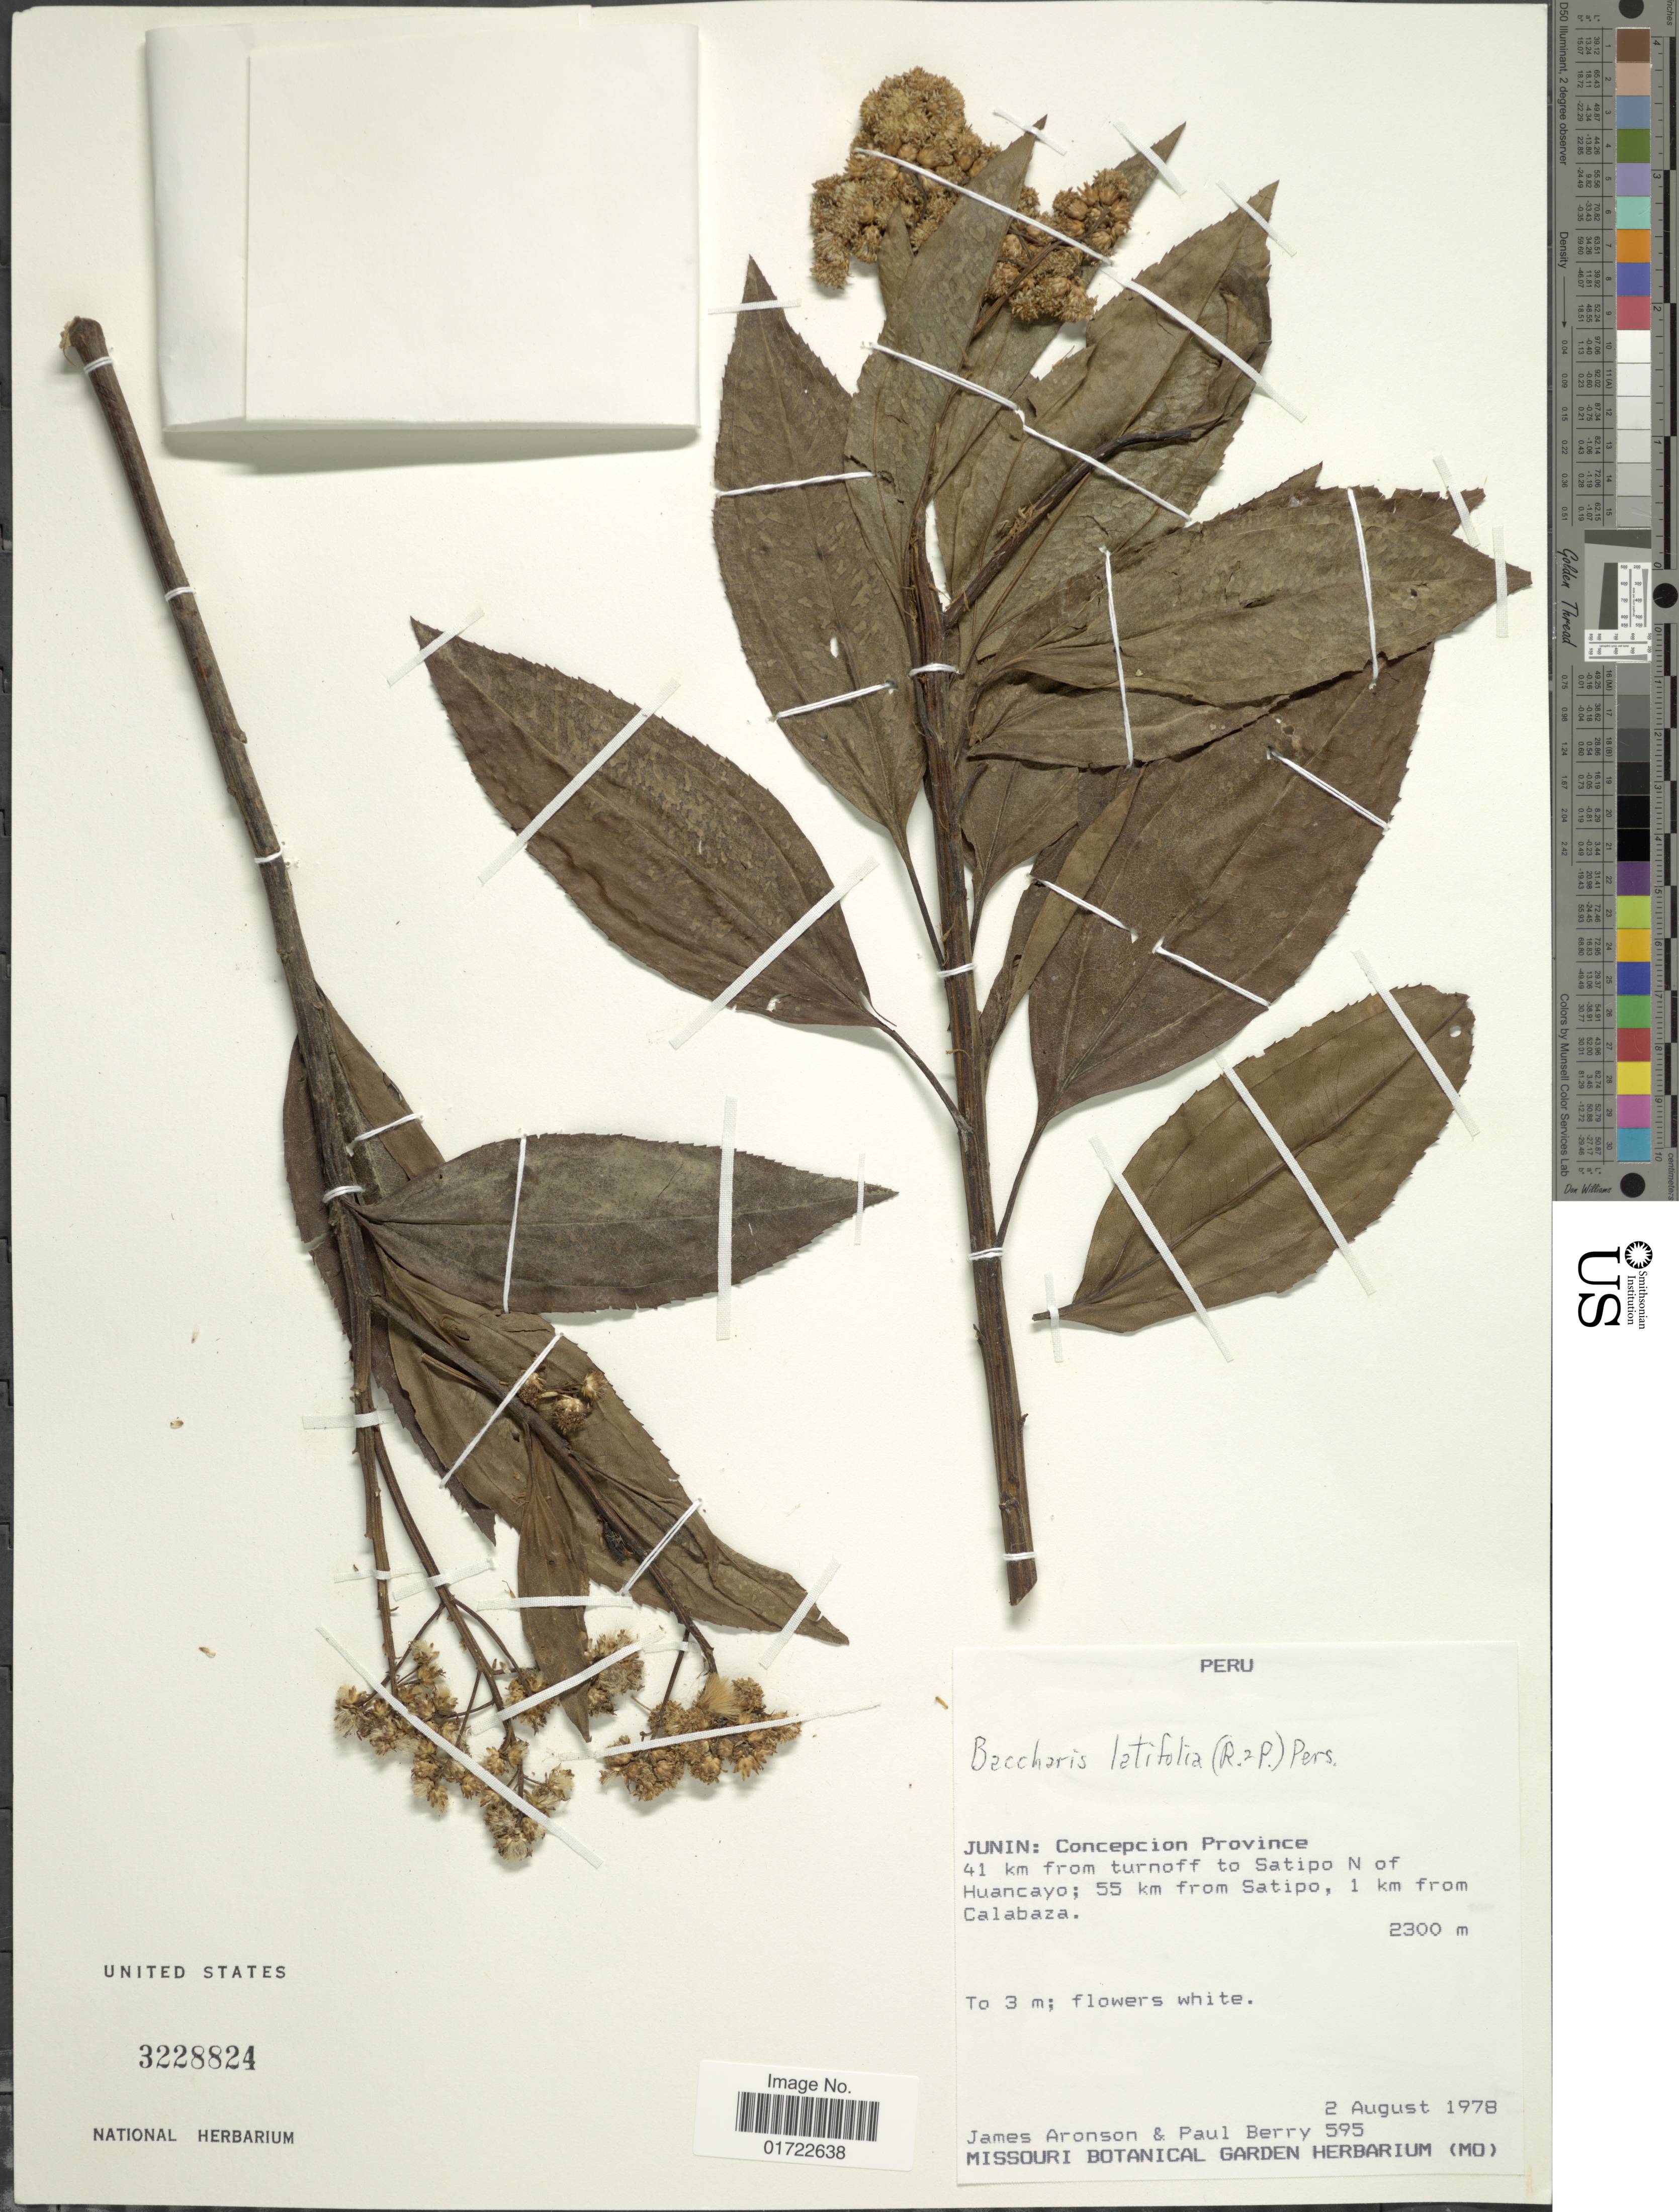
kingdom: Plantae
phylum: Tracheophyta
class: Magnoliopsida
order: Asterales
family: Asteraceae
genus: Baccharis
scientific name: Baccharis latifolia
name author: (Ruiz & Pav.) Pers.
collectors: J. Aronson & P. E. Berry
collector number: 595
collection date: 1978-08-02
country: Peru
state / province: Junín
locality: Concepcion Province, 41 km from tunroff to Satipo N of Huancayo'55 km from Satipo, 1 km from Calabaza.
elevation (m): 2300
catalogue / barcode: US 3228824